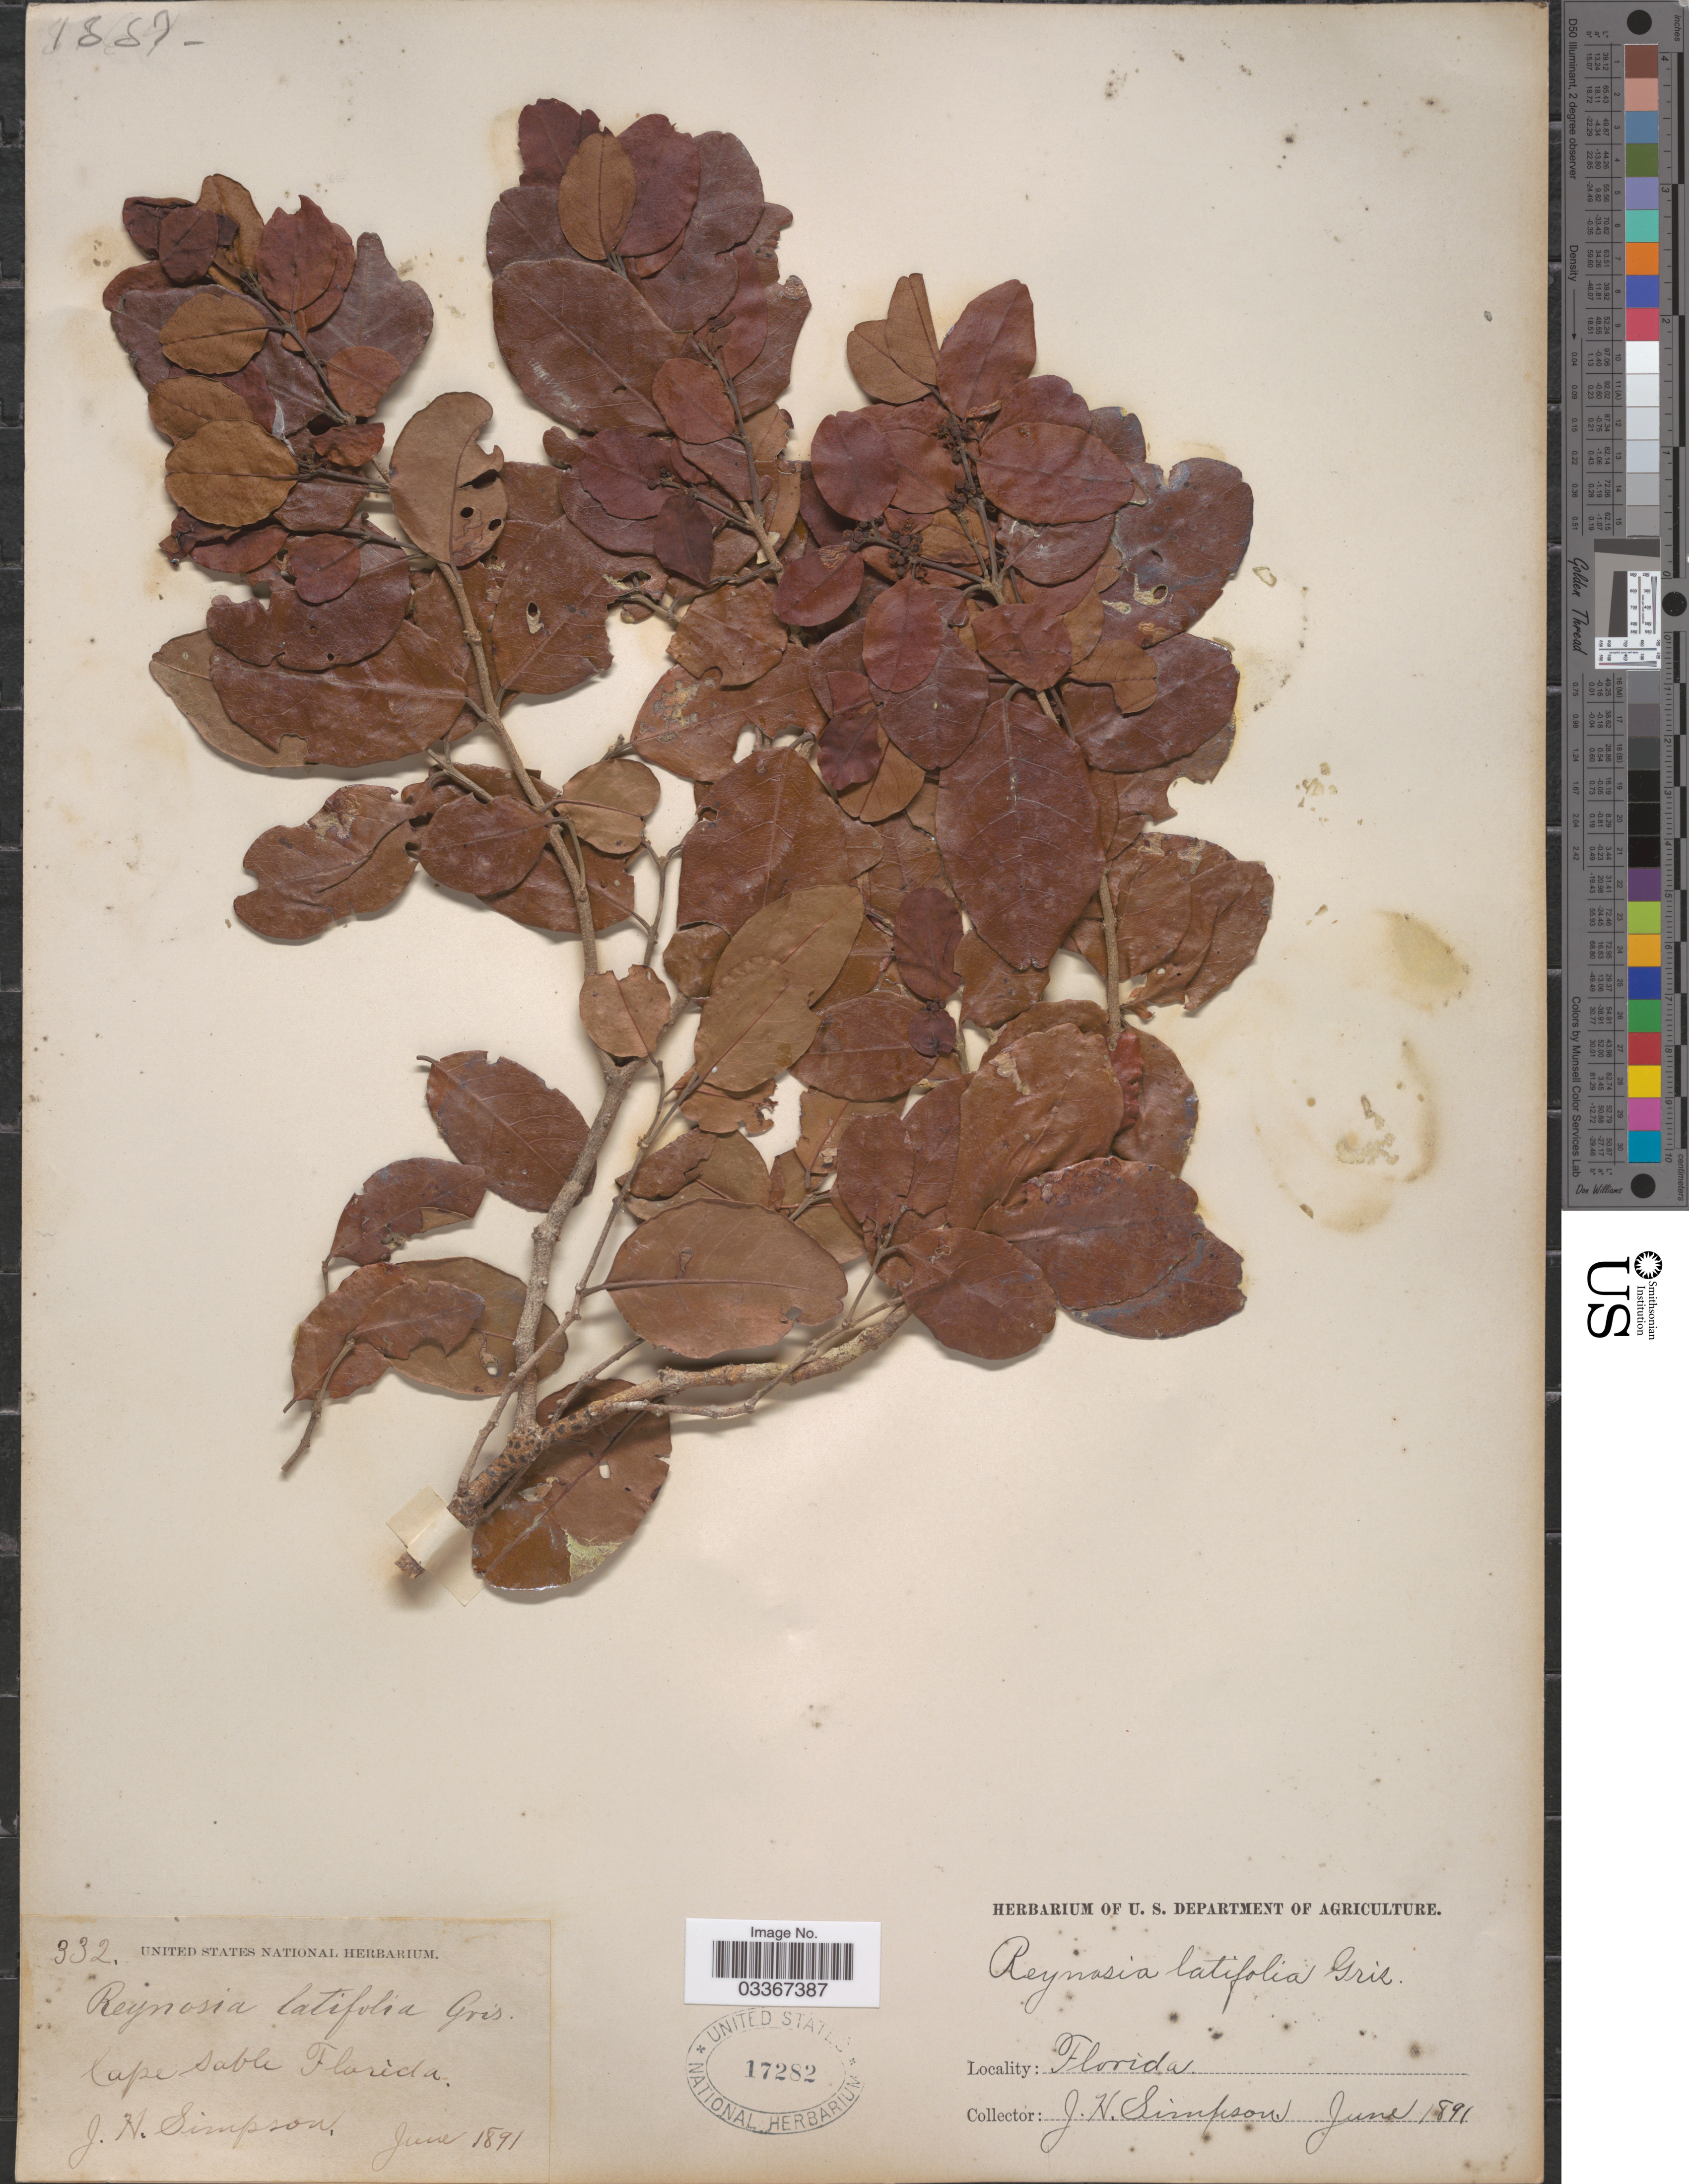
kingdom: Plantae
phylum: Tracheophyta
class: Magnoliopsida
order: Rosales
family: Rhamnaceae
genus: Krugiodendron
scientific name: Krugiodendron ferreum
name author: (Vahl) Urb.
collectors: J. H. Simpson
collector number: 332?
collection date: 1891-06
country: United States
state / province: Florida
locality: Cape sable.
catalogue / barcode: US 17282